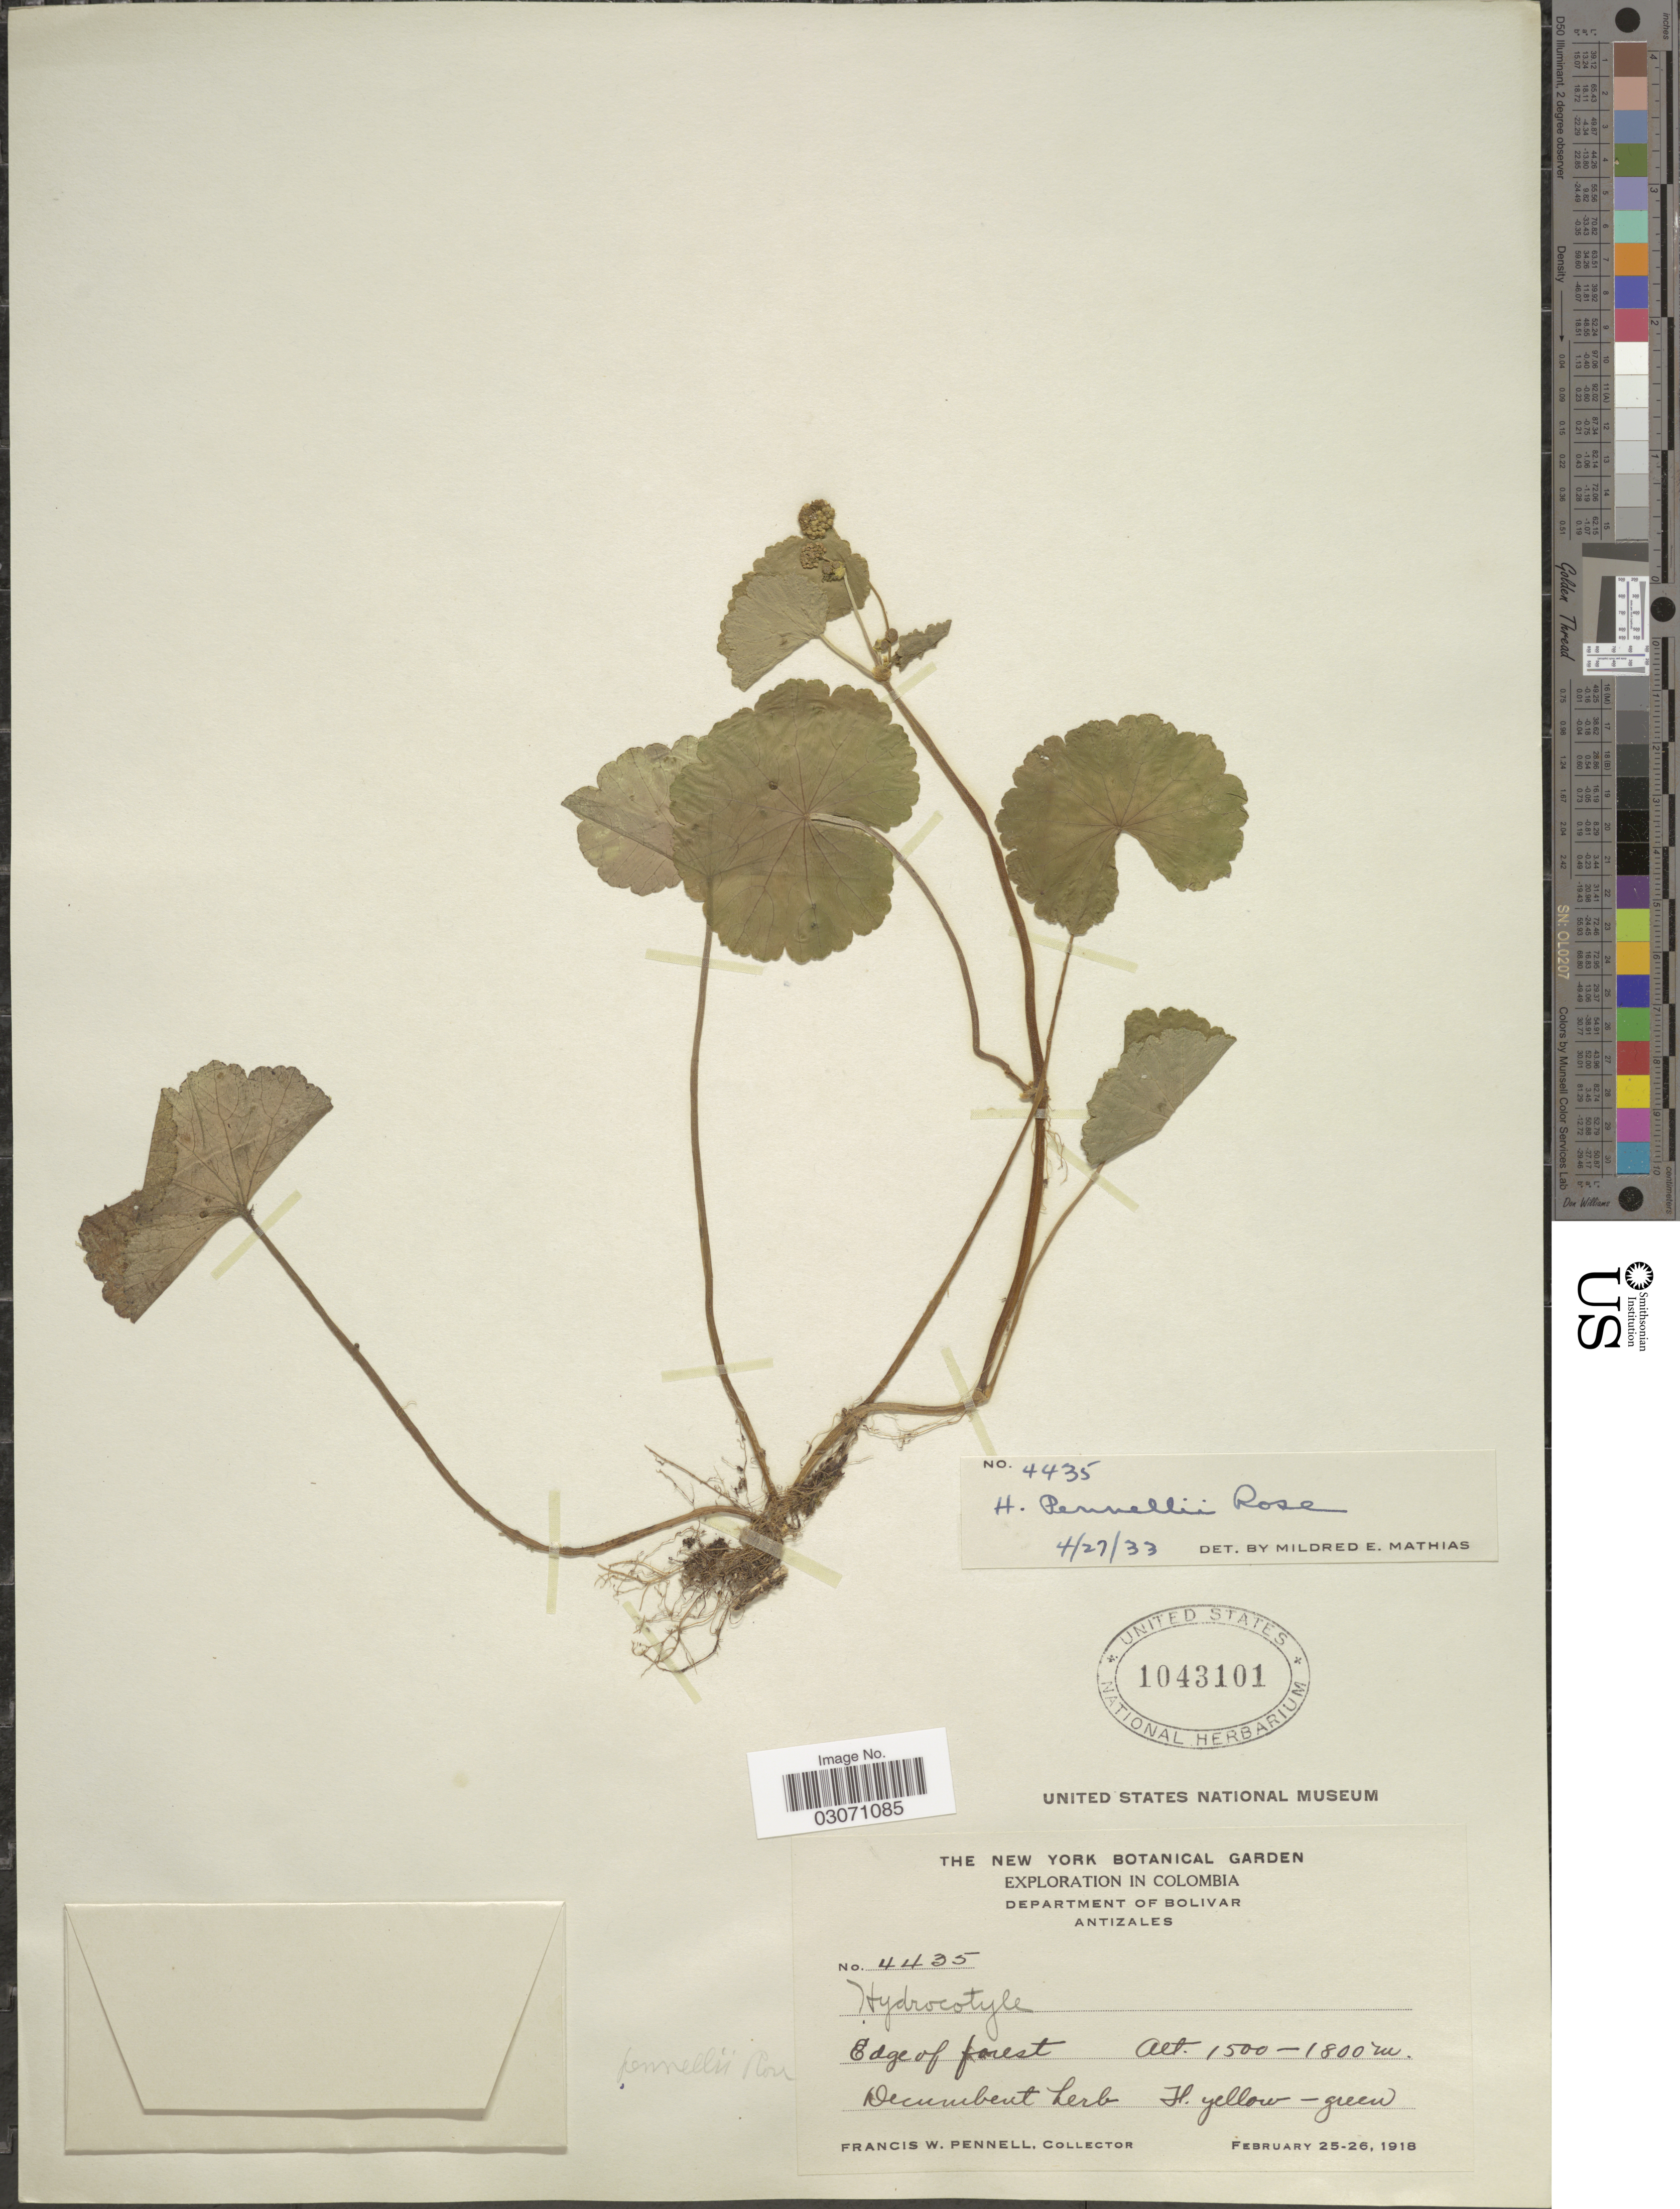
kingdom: Plantae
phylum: Tracheophyta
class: Magnoliopsida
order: Apiales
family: Araliaceae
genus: Hydrocotyle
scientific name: Hydrocotyle pennellii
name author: Rose ex Mathias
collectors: F. W. Pennell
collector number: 4435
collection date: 1918-02-25/1918-02-26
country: Colombia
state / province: Bolívar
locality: Department of Bolivar, Antizales, Edge of forest.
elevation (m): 1500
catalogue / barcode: US 1043101